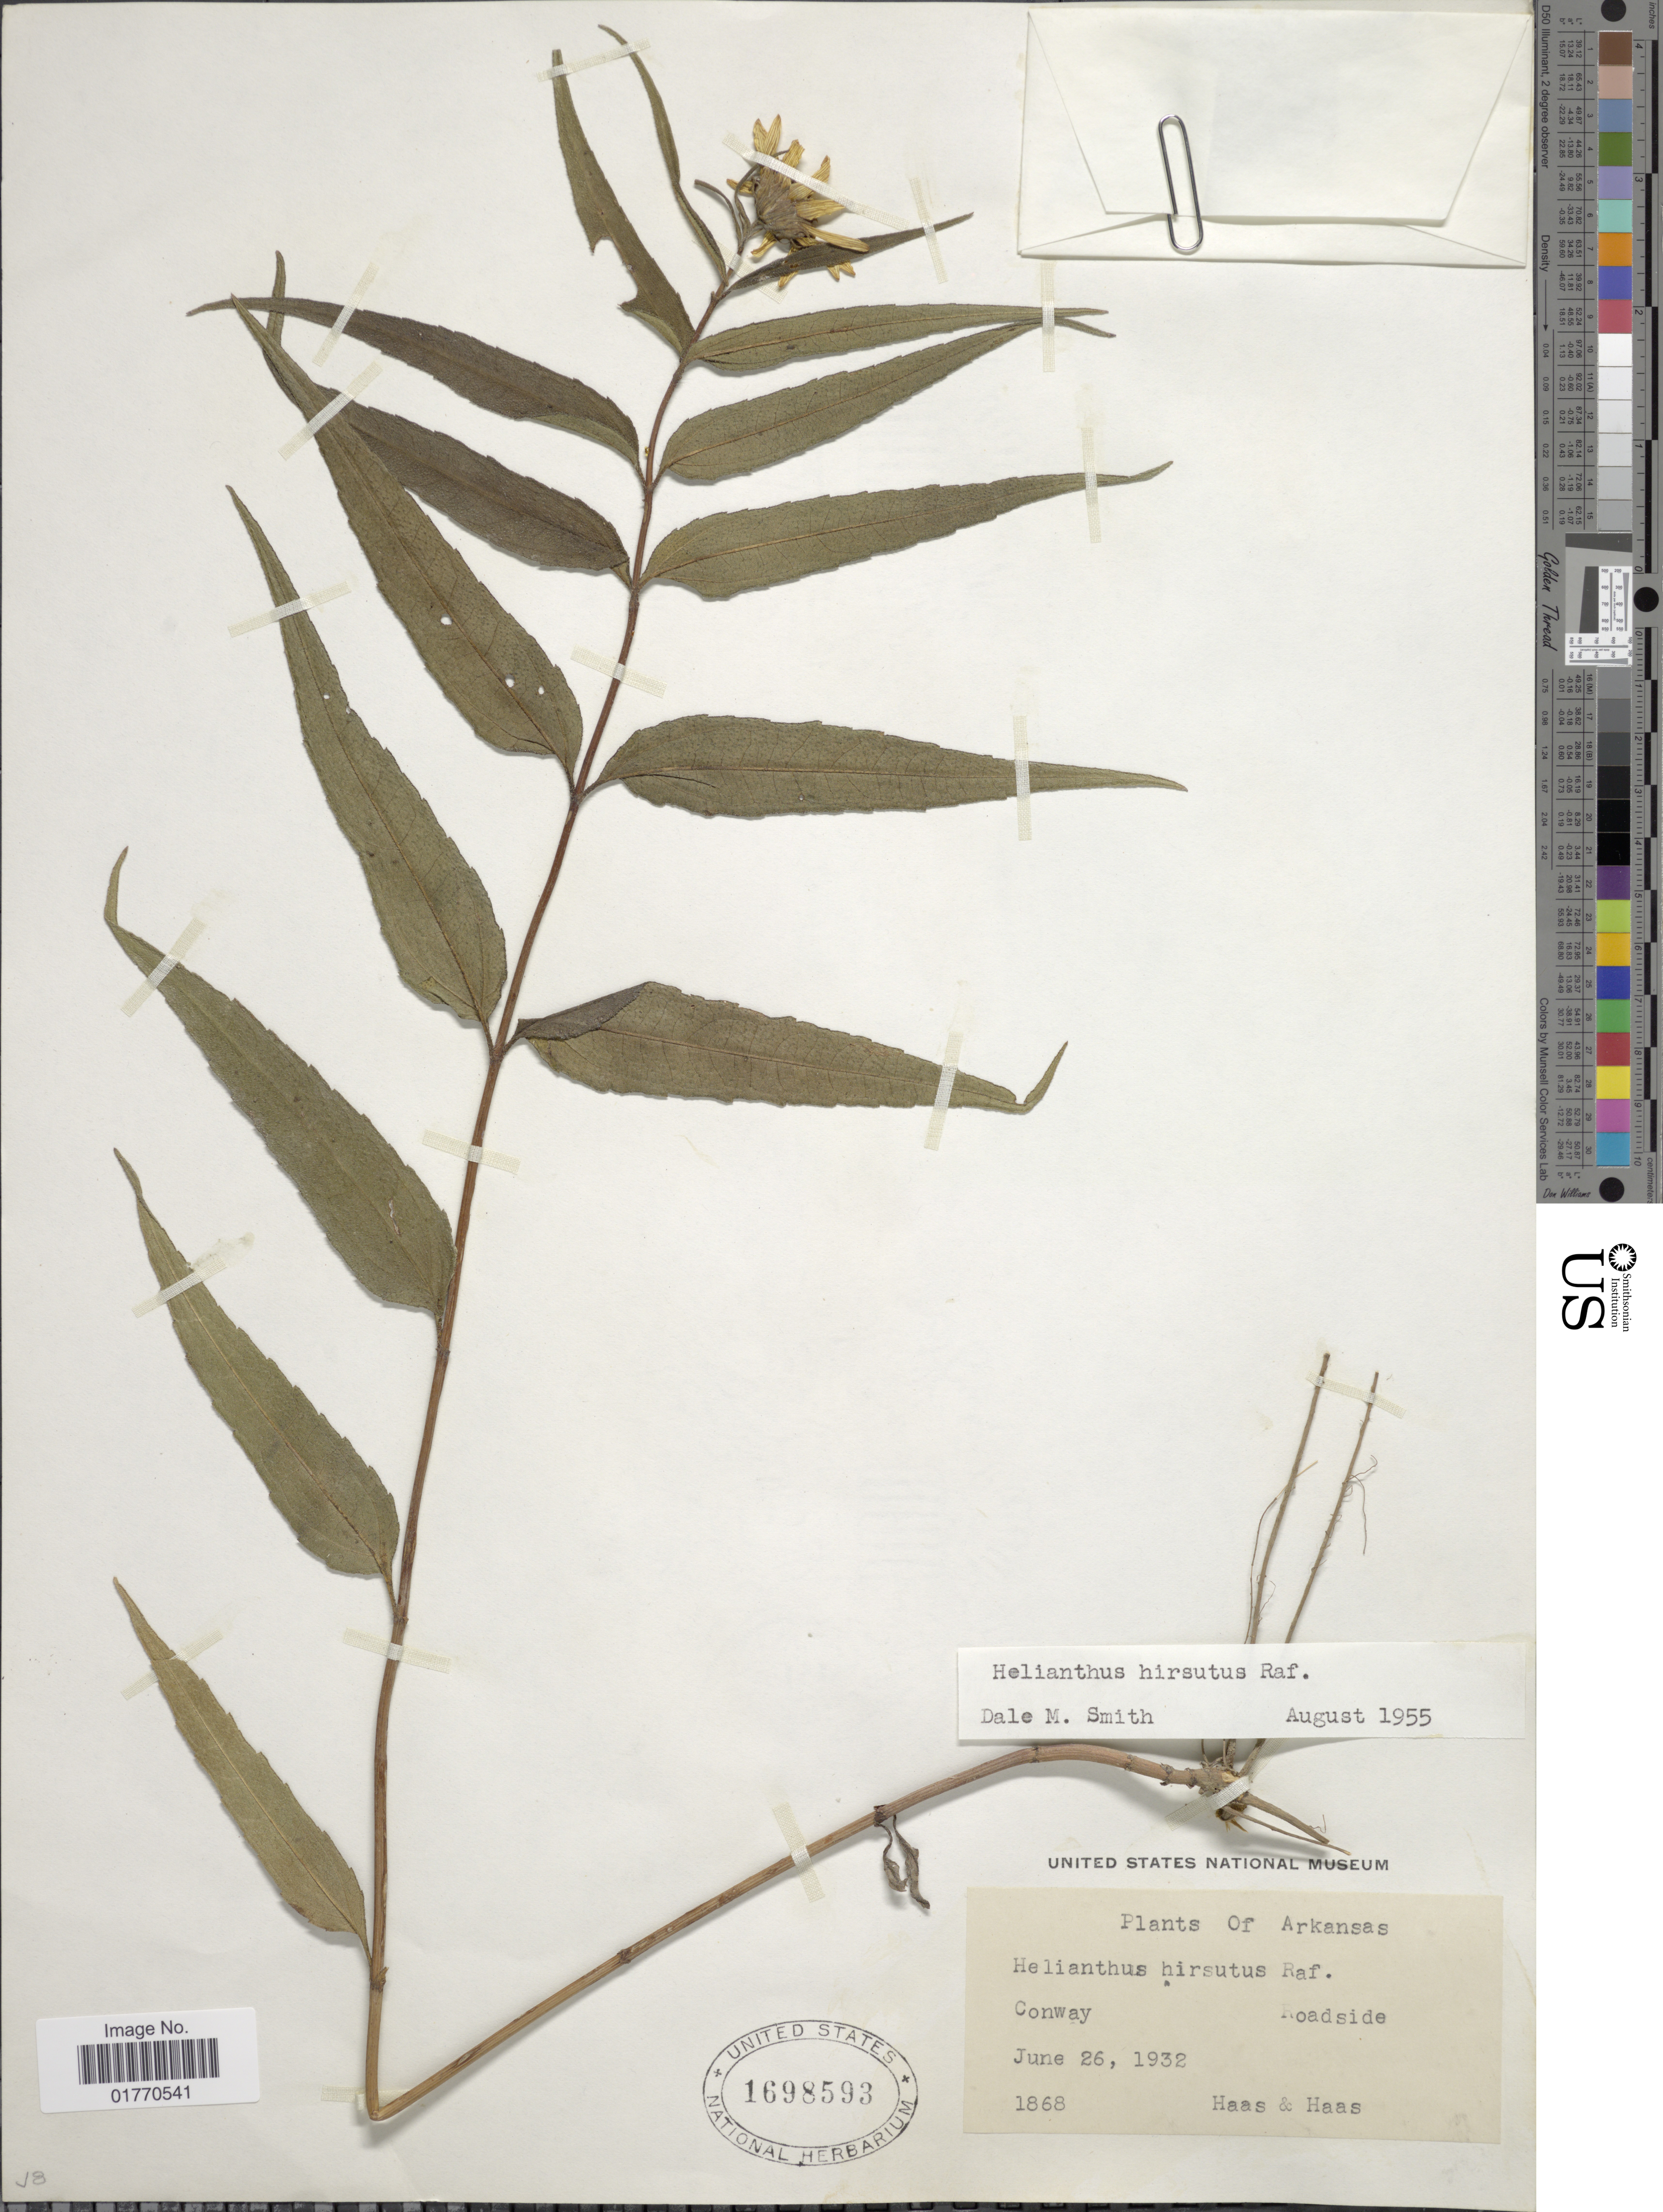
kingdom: Plantae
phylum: Tracheophyta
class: Magnoliopsida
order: Asterales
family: Asteraceae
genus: Helianthus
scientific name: Helianthus hirsutus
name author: Raf.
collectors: Haas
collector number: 1868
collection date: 1932-06-26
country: United States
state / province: Arkansas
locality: Conway, Roadside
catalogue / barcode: US 1698593